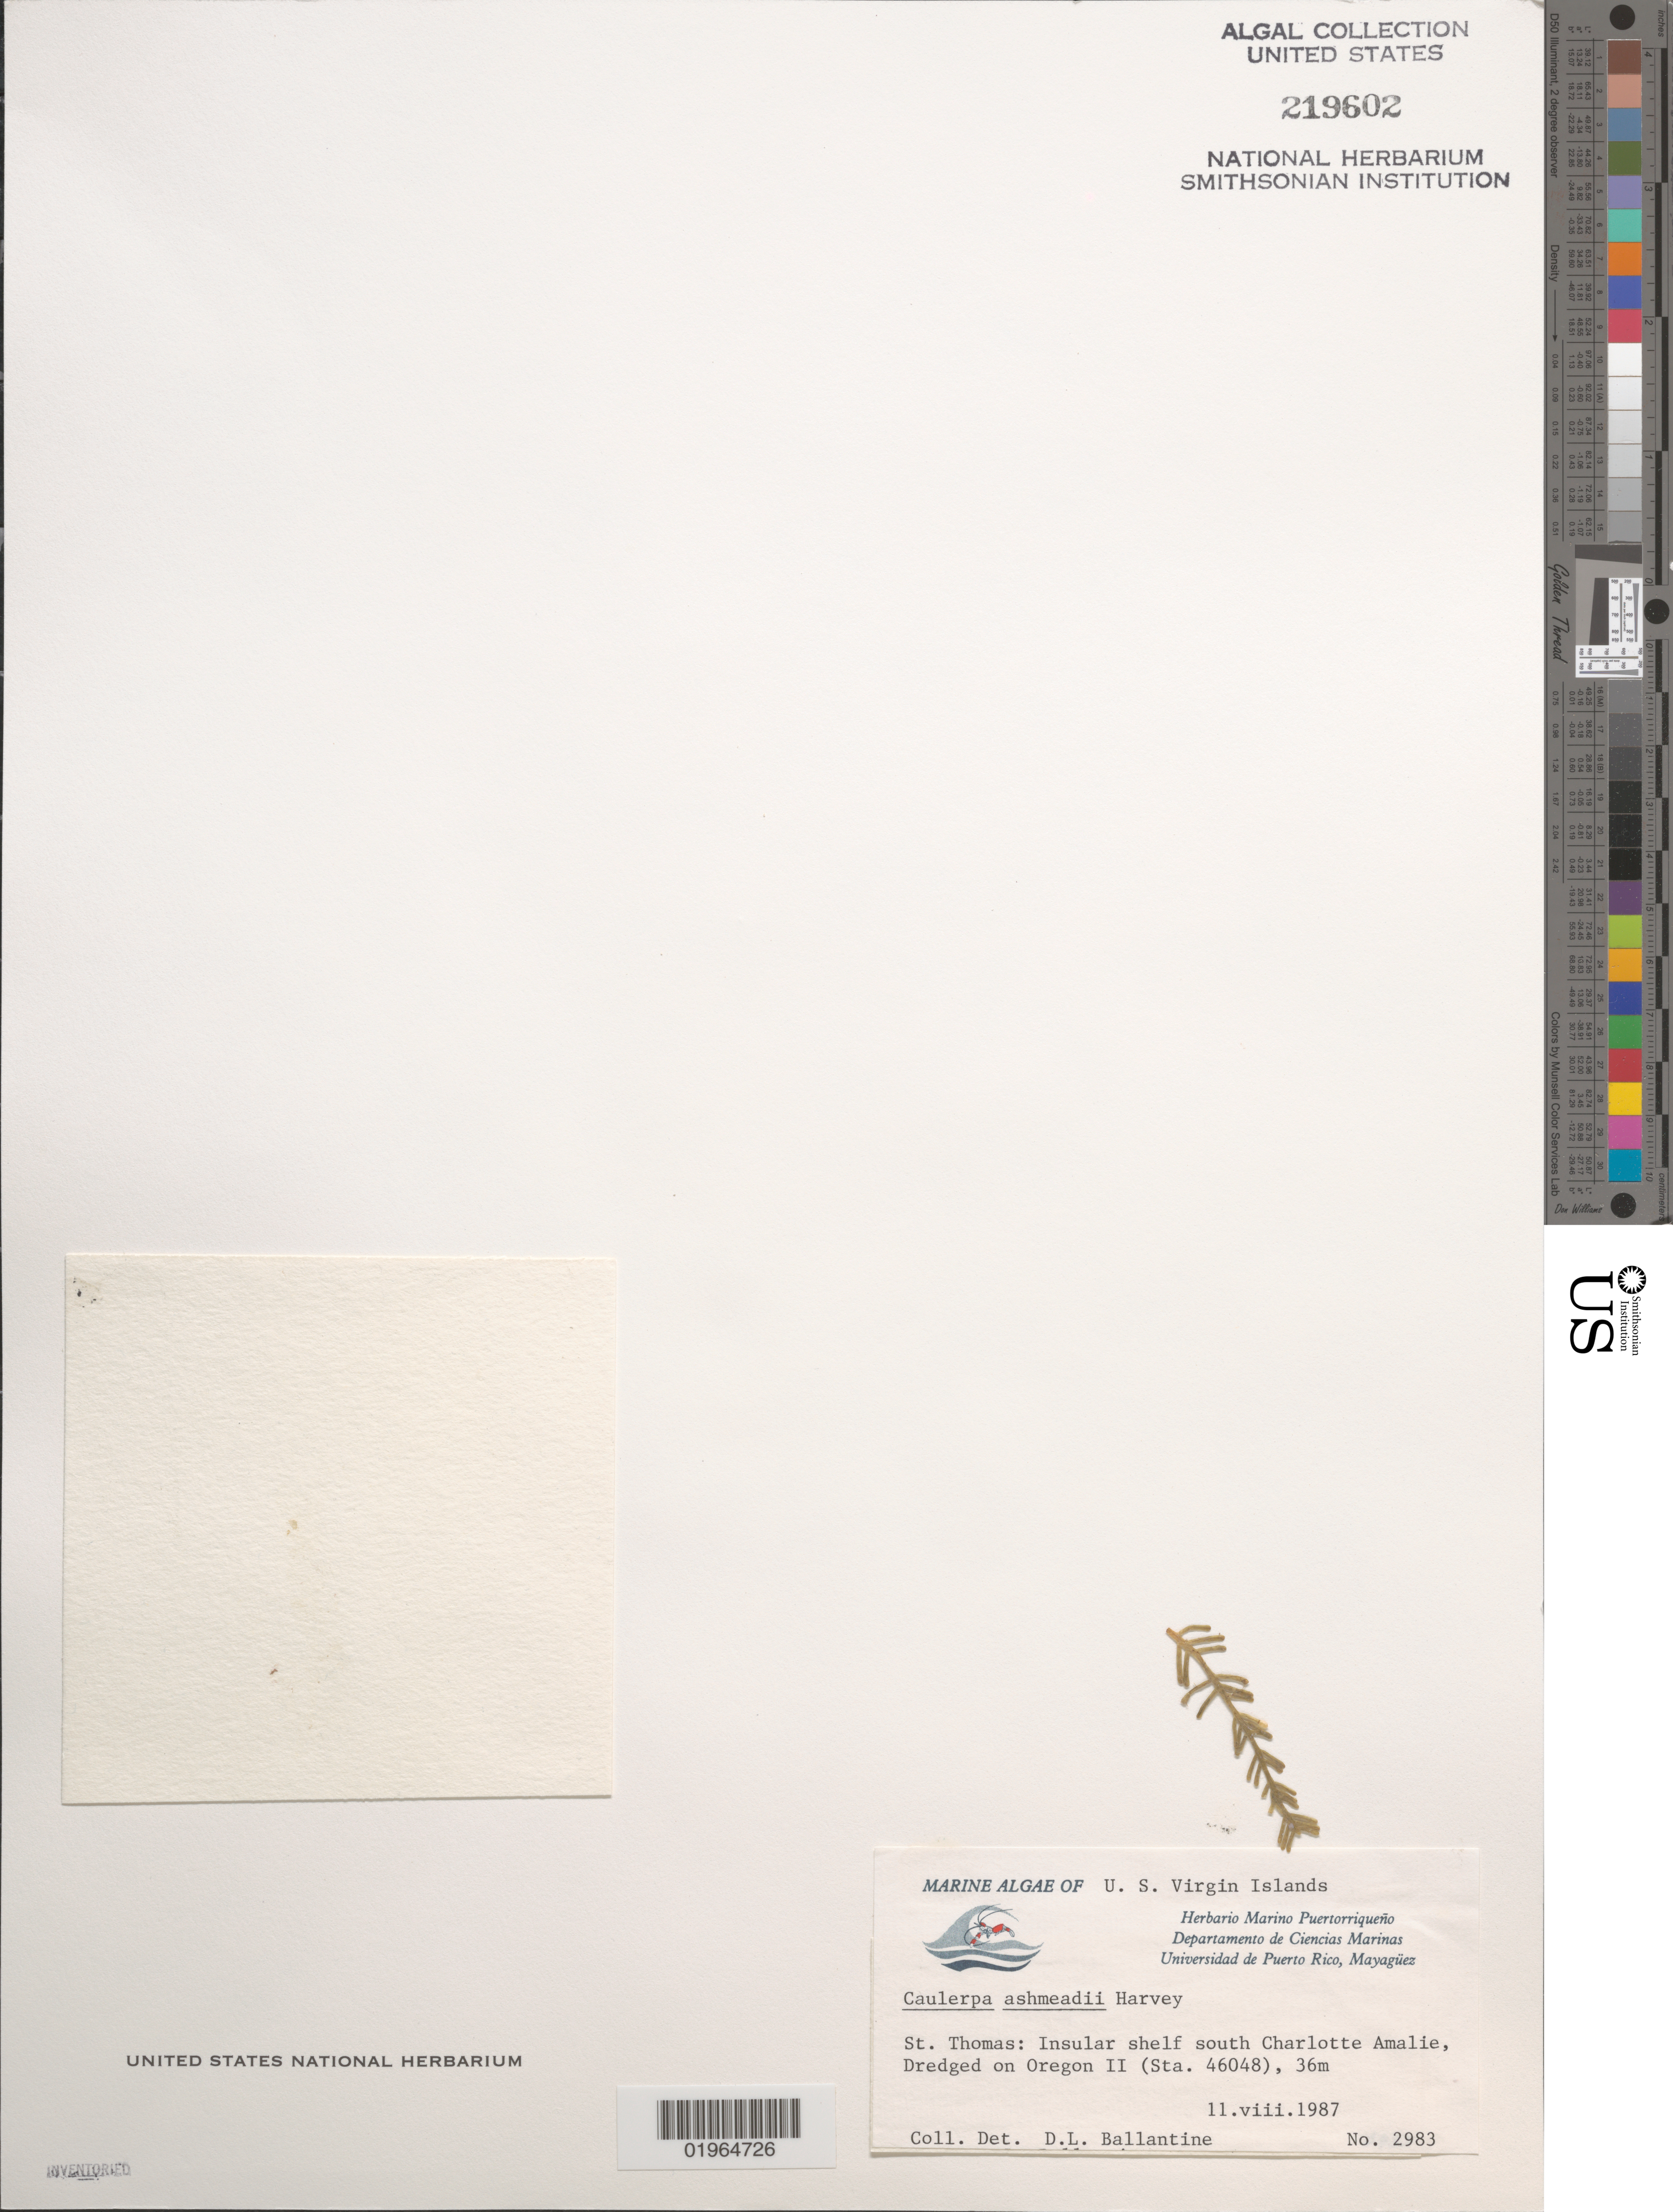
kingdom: Plantae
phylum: Chlorophyta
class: Ulvophyceae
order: Bryopsidales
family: Caulerpaceae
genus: Caulerpa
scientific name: Caulerpa ashmeadii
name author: Harv.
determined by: Ballantine, D. L.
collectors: D.L. Ballantine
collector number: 2983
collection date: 1987-08-11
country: U.S. Virgin Islands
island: St. Thomas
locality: Insular shelf south Charlotte Amalie.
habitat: Dredged on Oregon II (Sta. 46048).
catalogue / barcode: US 219602